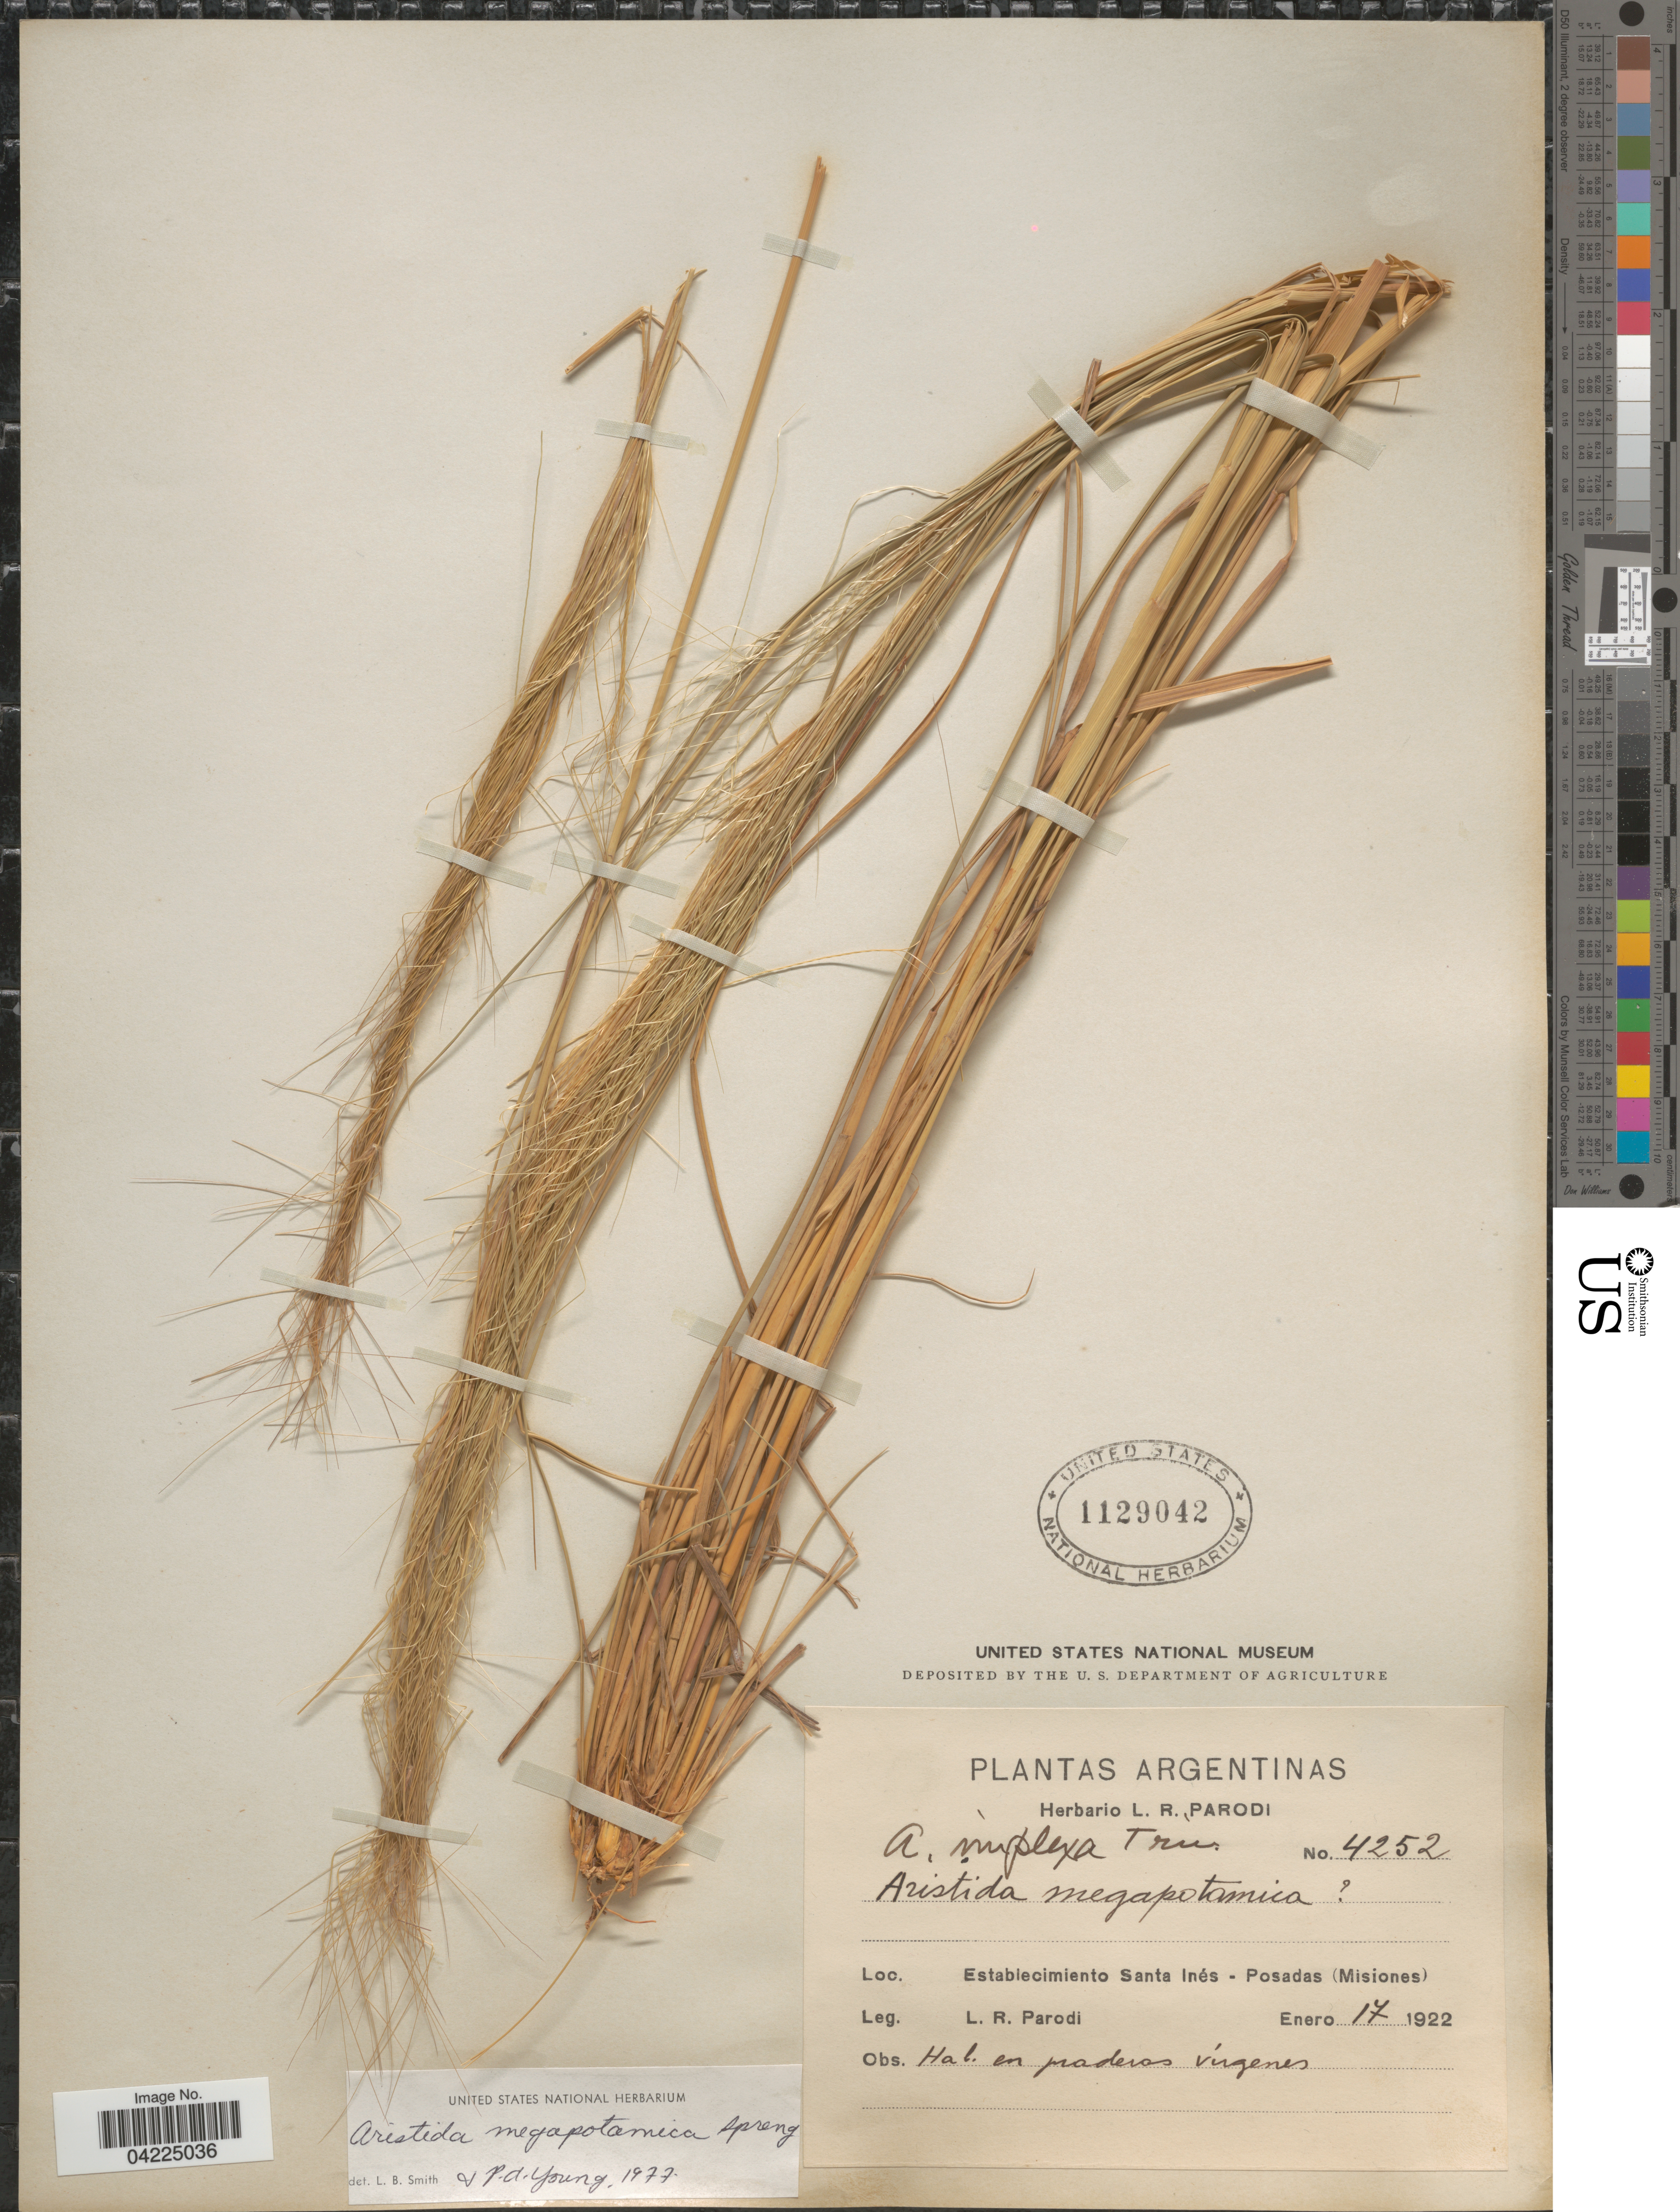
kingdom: Plantae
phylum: Tracheophyta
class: Liliopsida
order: Poales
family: Poaceae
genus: Aristida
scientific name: Aristida megapotamica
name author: Spreng.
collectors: L. R. Parodi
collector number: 4252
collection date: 1922-01-17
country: Argentina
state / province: Misiones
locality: Establecimiento Santa Inés - Posadas.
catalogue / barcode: US 1129042